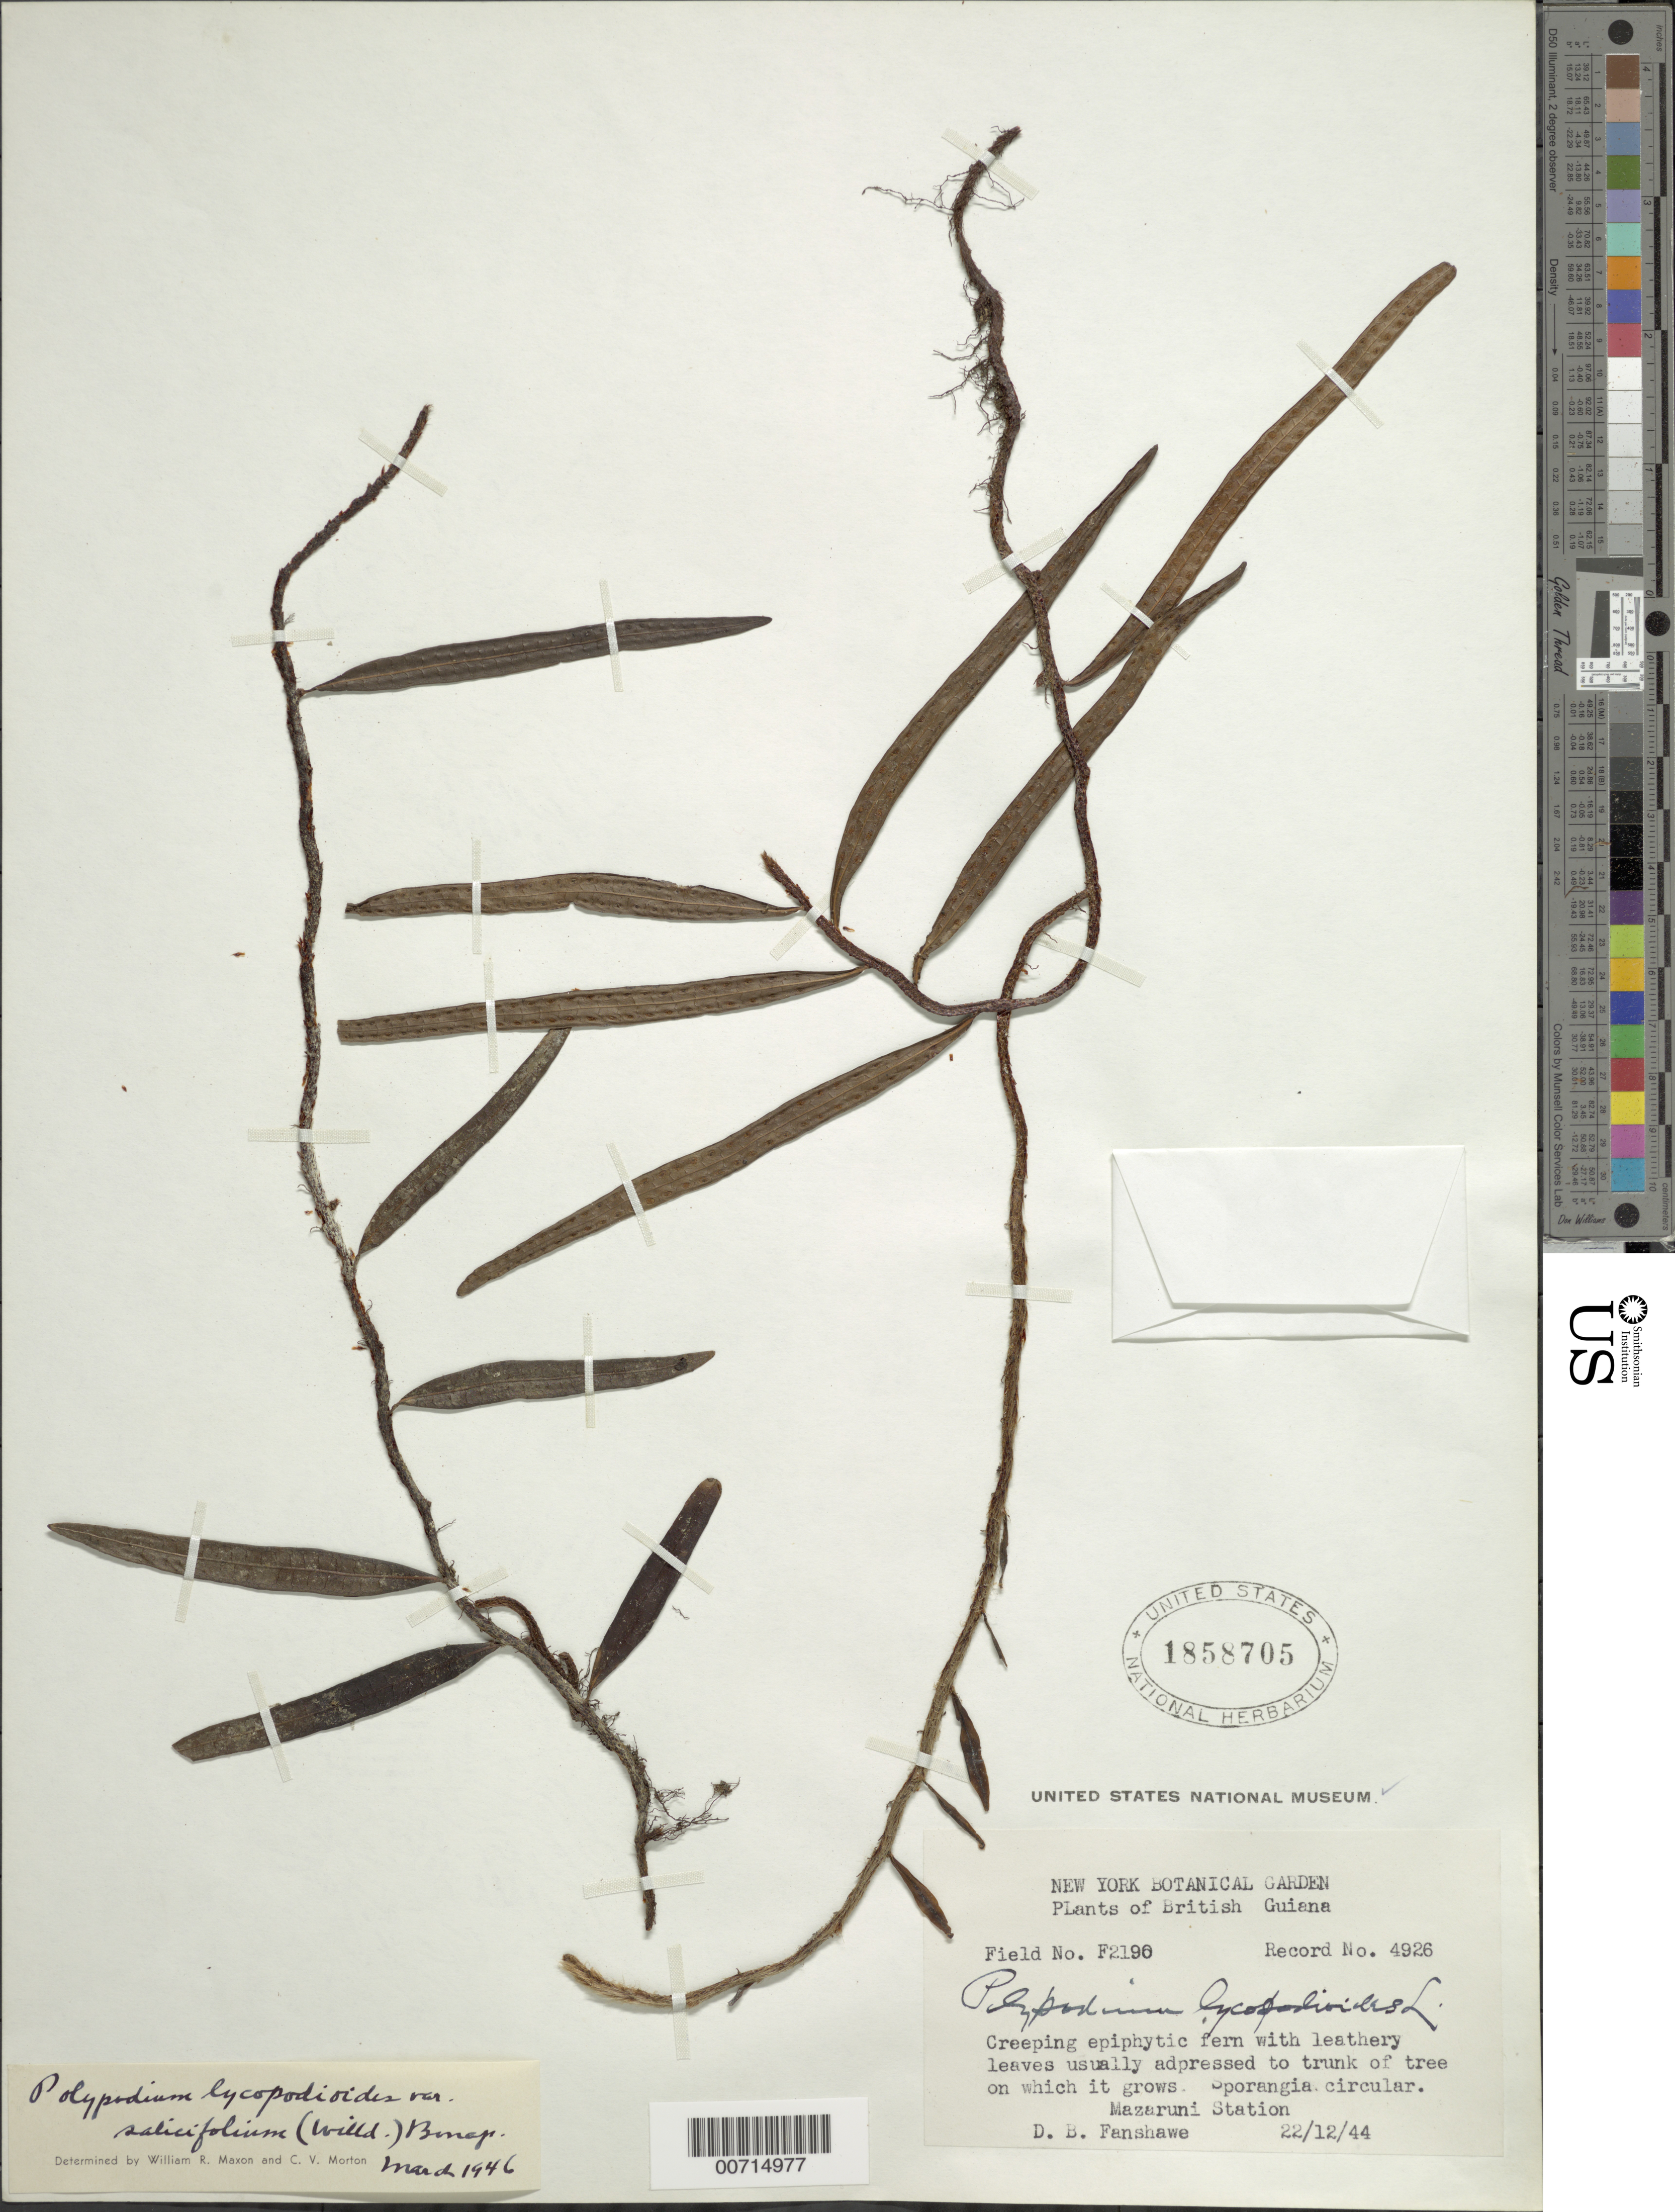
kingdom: Plantae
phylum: Tracheophyta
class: Polypodiopsida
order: Polypodiales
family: Polypodiaceae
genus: Microgramma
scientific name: Microgramma lycopodioides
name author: (L.) Copel.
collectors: D. B. Fanshawe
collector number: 4926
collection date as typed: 22-Dec-44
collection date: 1944-12-22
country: Guyana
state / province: Cuyuni-Mazaruni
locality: Mazaruni Station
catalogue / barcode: US 1858705